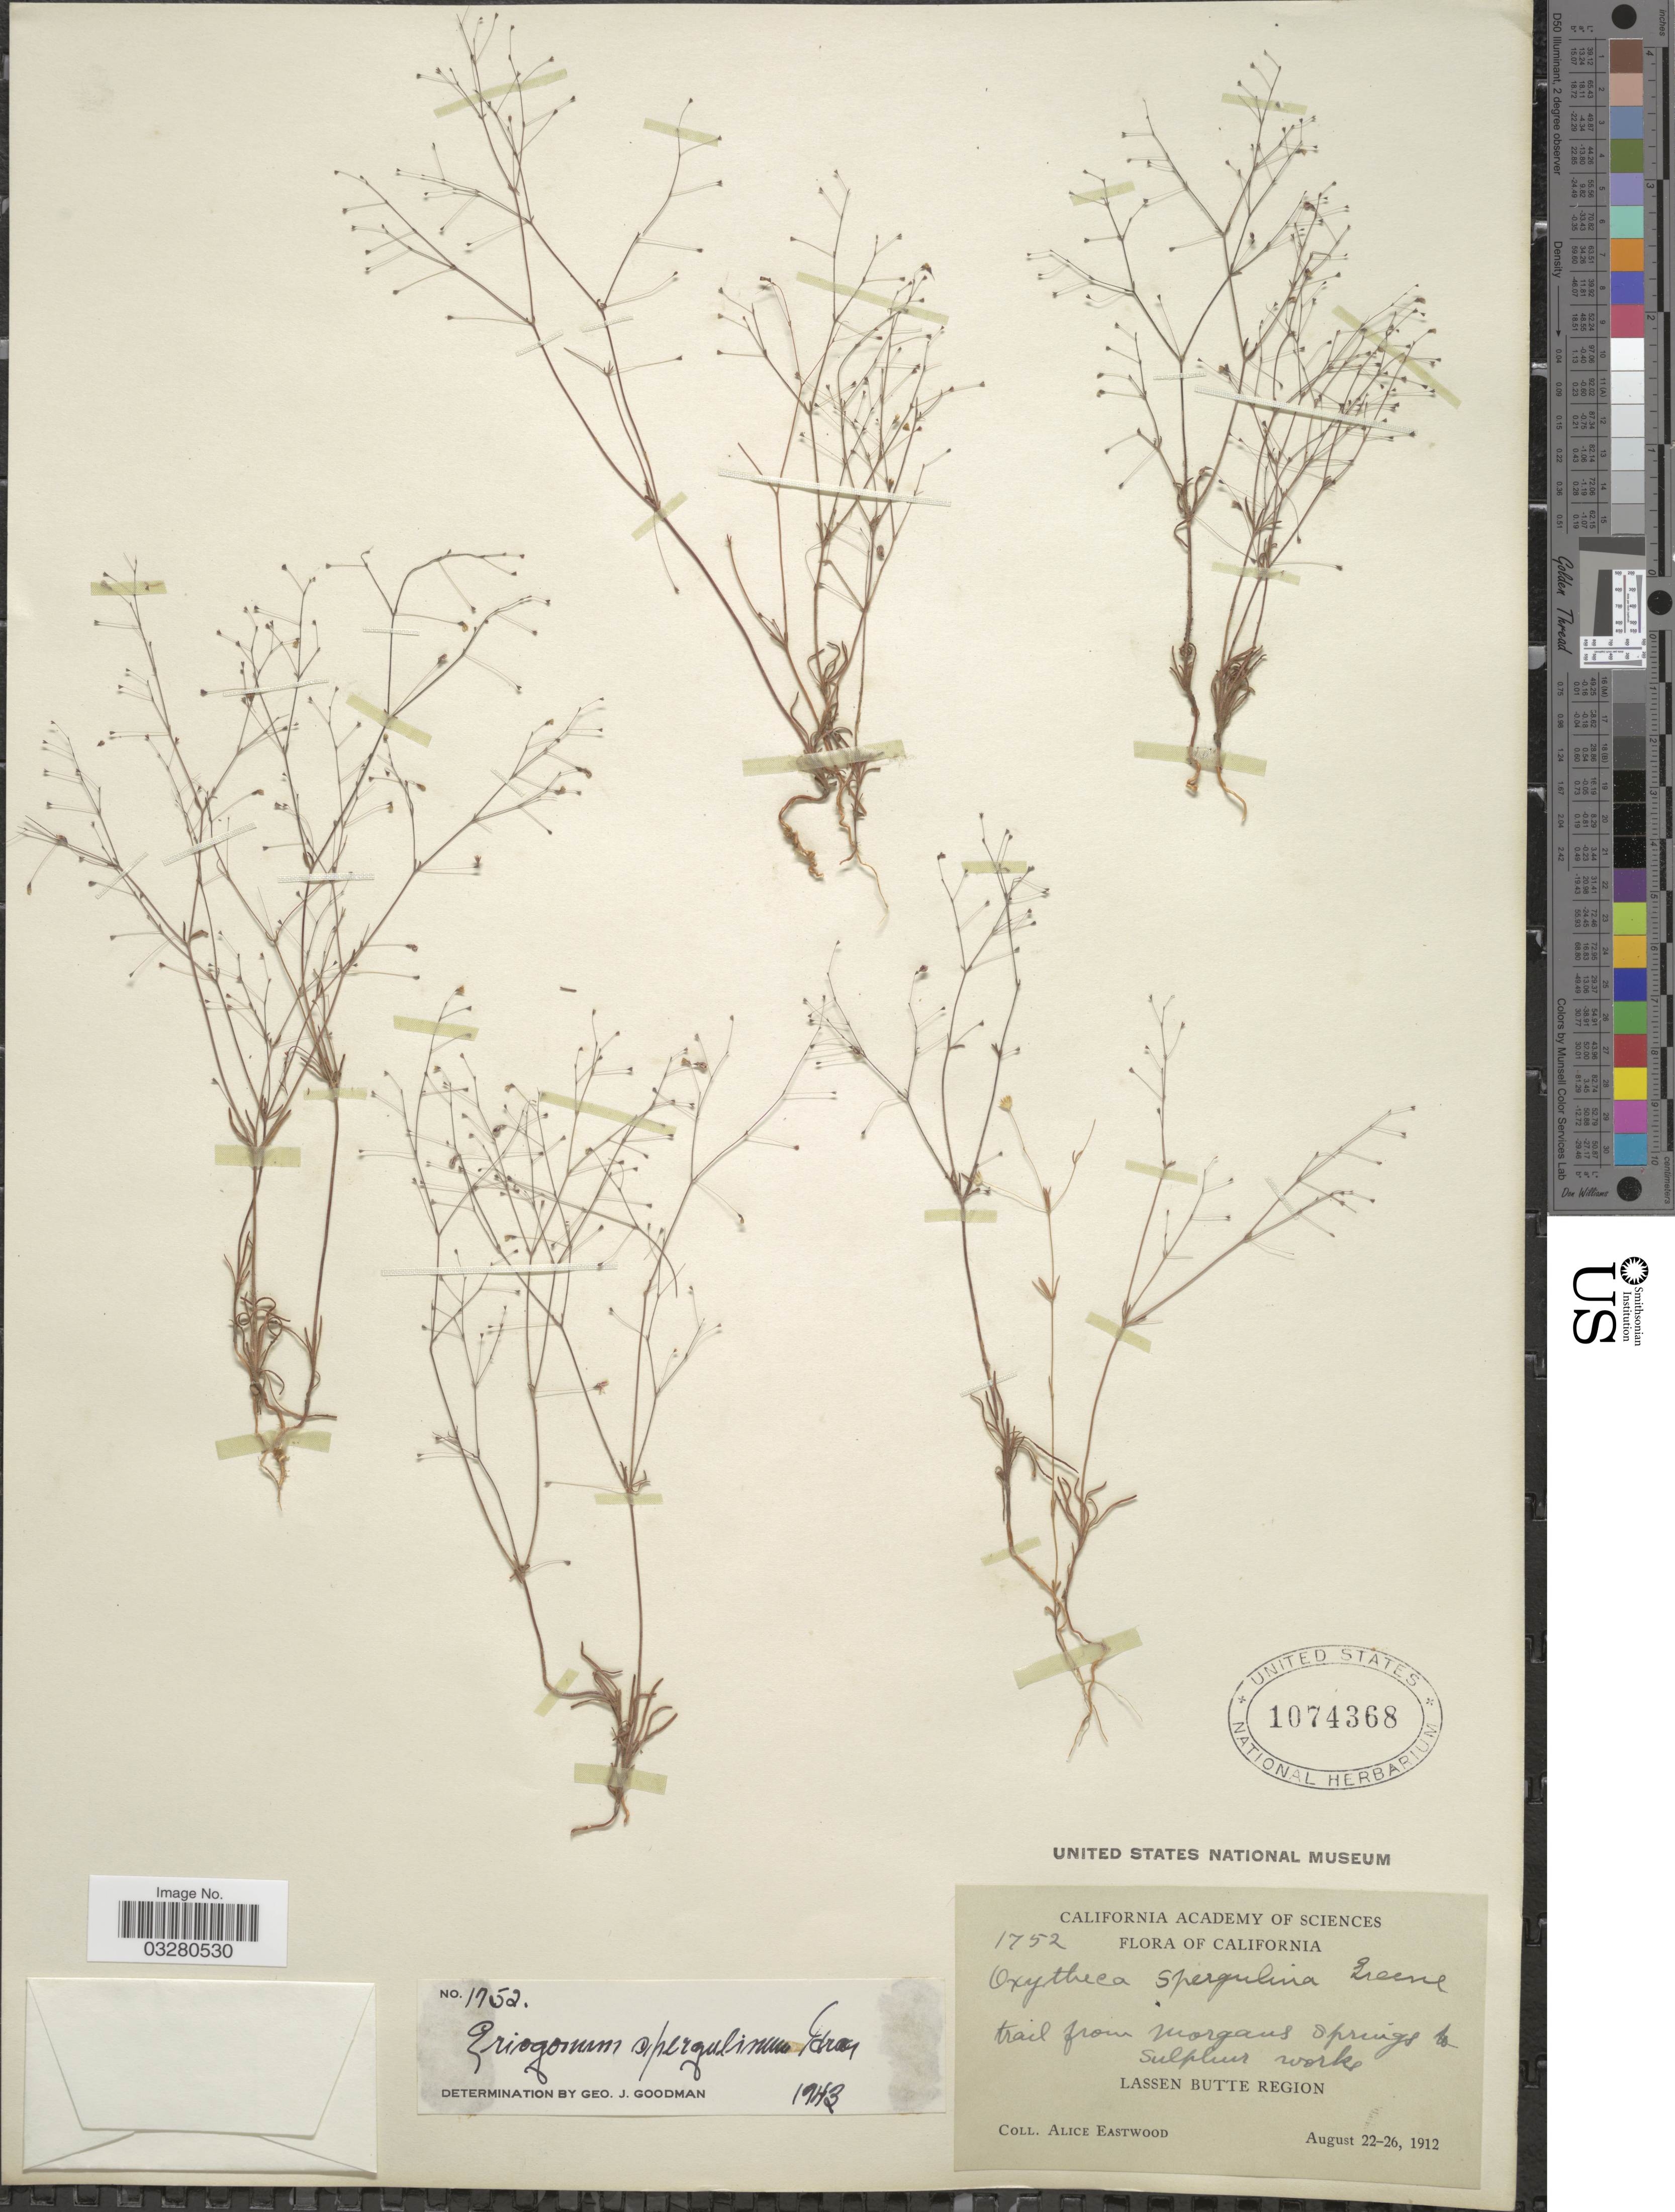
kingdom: Plantae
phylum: Tracheophyta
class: Magnoliopsida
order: Caryophyllales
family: Polygonaceae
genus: Eriogonum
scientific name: Eriogonum spergulinum var. reddingianum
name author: (M.E. Jones) J.T. Howell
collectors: A. Eastwood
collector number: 1752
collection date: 1912-08-22/1912-08-26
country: United States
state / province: California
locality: Trail from Morgans Springs & Sulphur Works. Lassen Butte Region.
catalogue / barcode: US 1074368